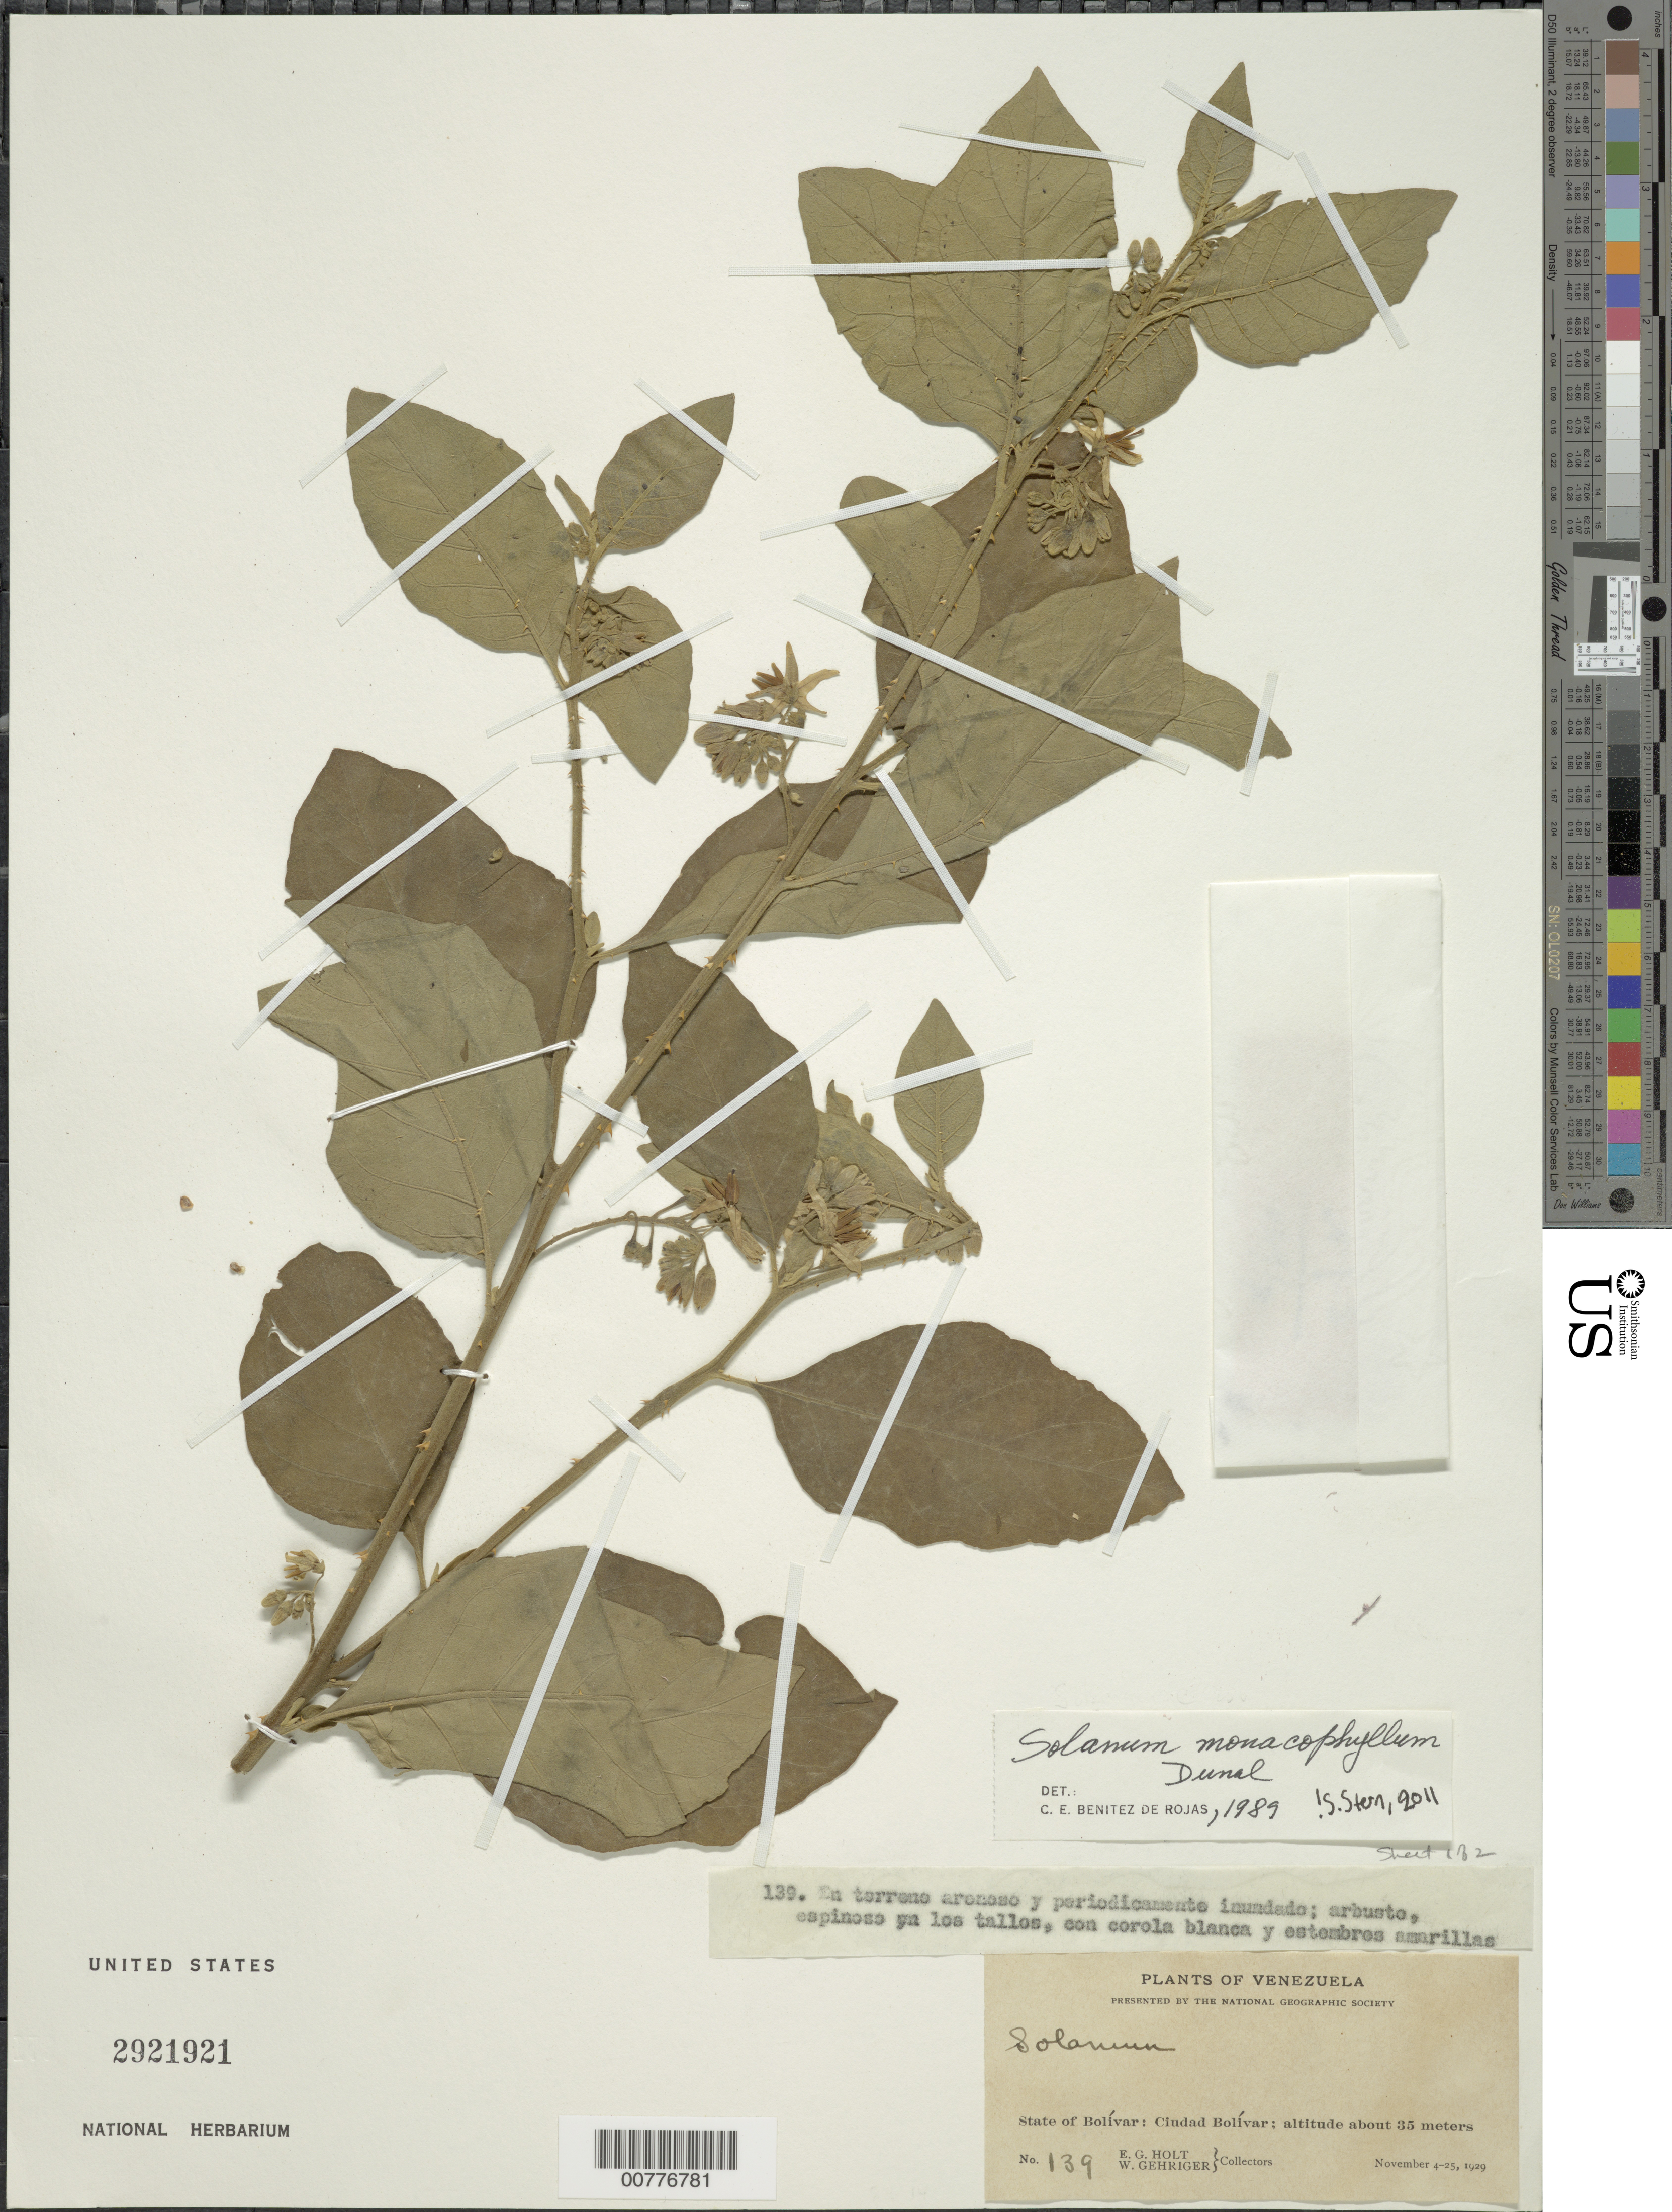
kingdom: Plantae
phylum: Tracheophyta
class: Magnoliopsida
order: Solanales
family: Solanaceae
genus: Solanum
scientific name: Solanum monachophyllum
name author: Dunal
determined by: Benítez, C. E.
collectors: E. Holt & W. Gehriger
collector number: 139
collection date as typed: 11 Nov 1929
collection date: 1929-11-11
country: Venezuela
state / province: Bolívar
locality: Ciudad Bolívar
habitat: En terreno arenoso y periodicamente inundado.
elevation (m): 35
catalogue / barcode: US 2921921